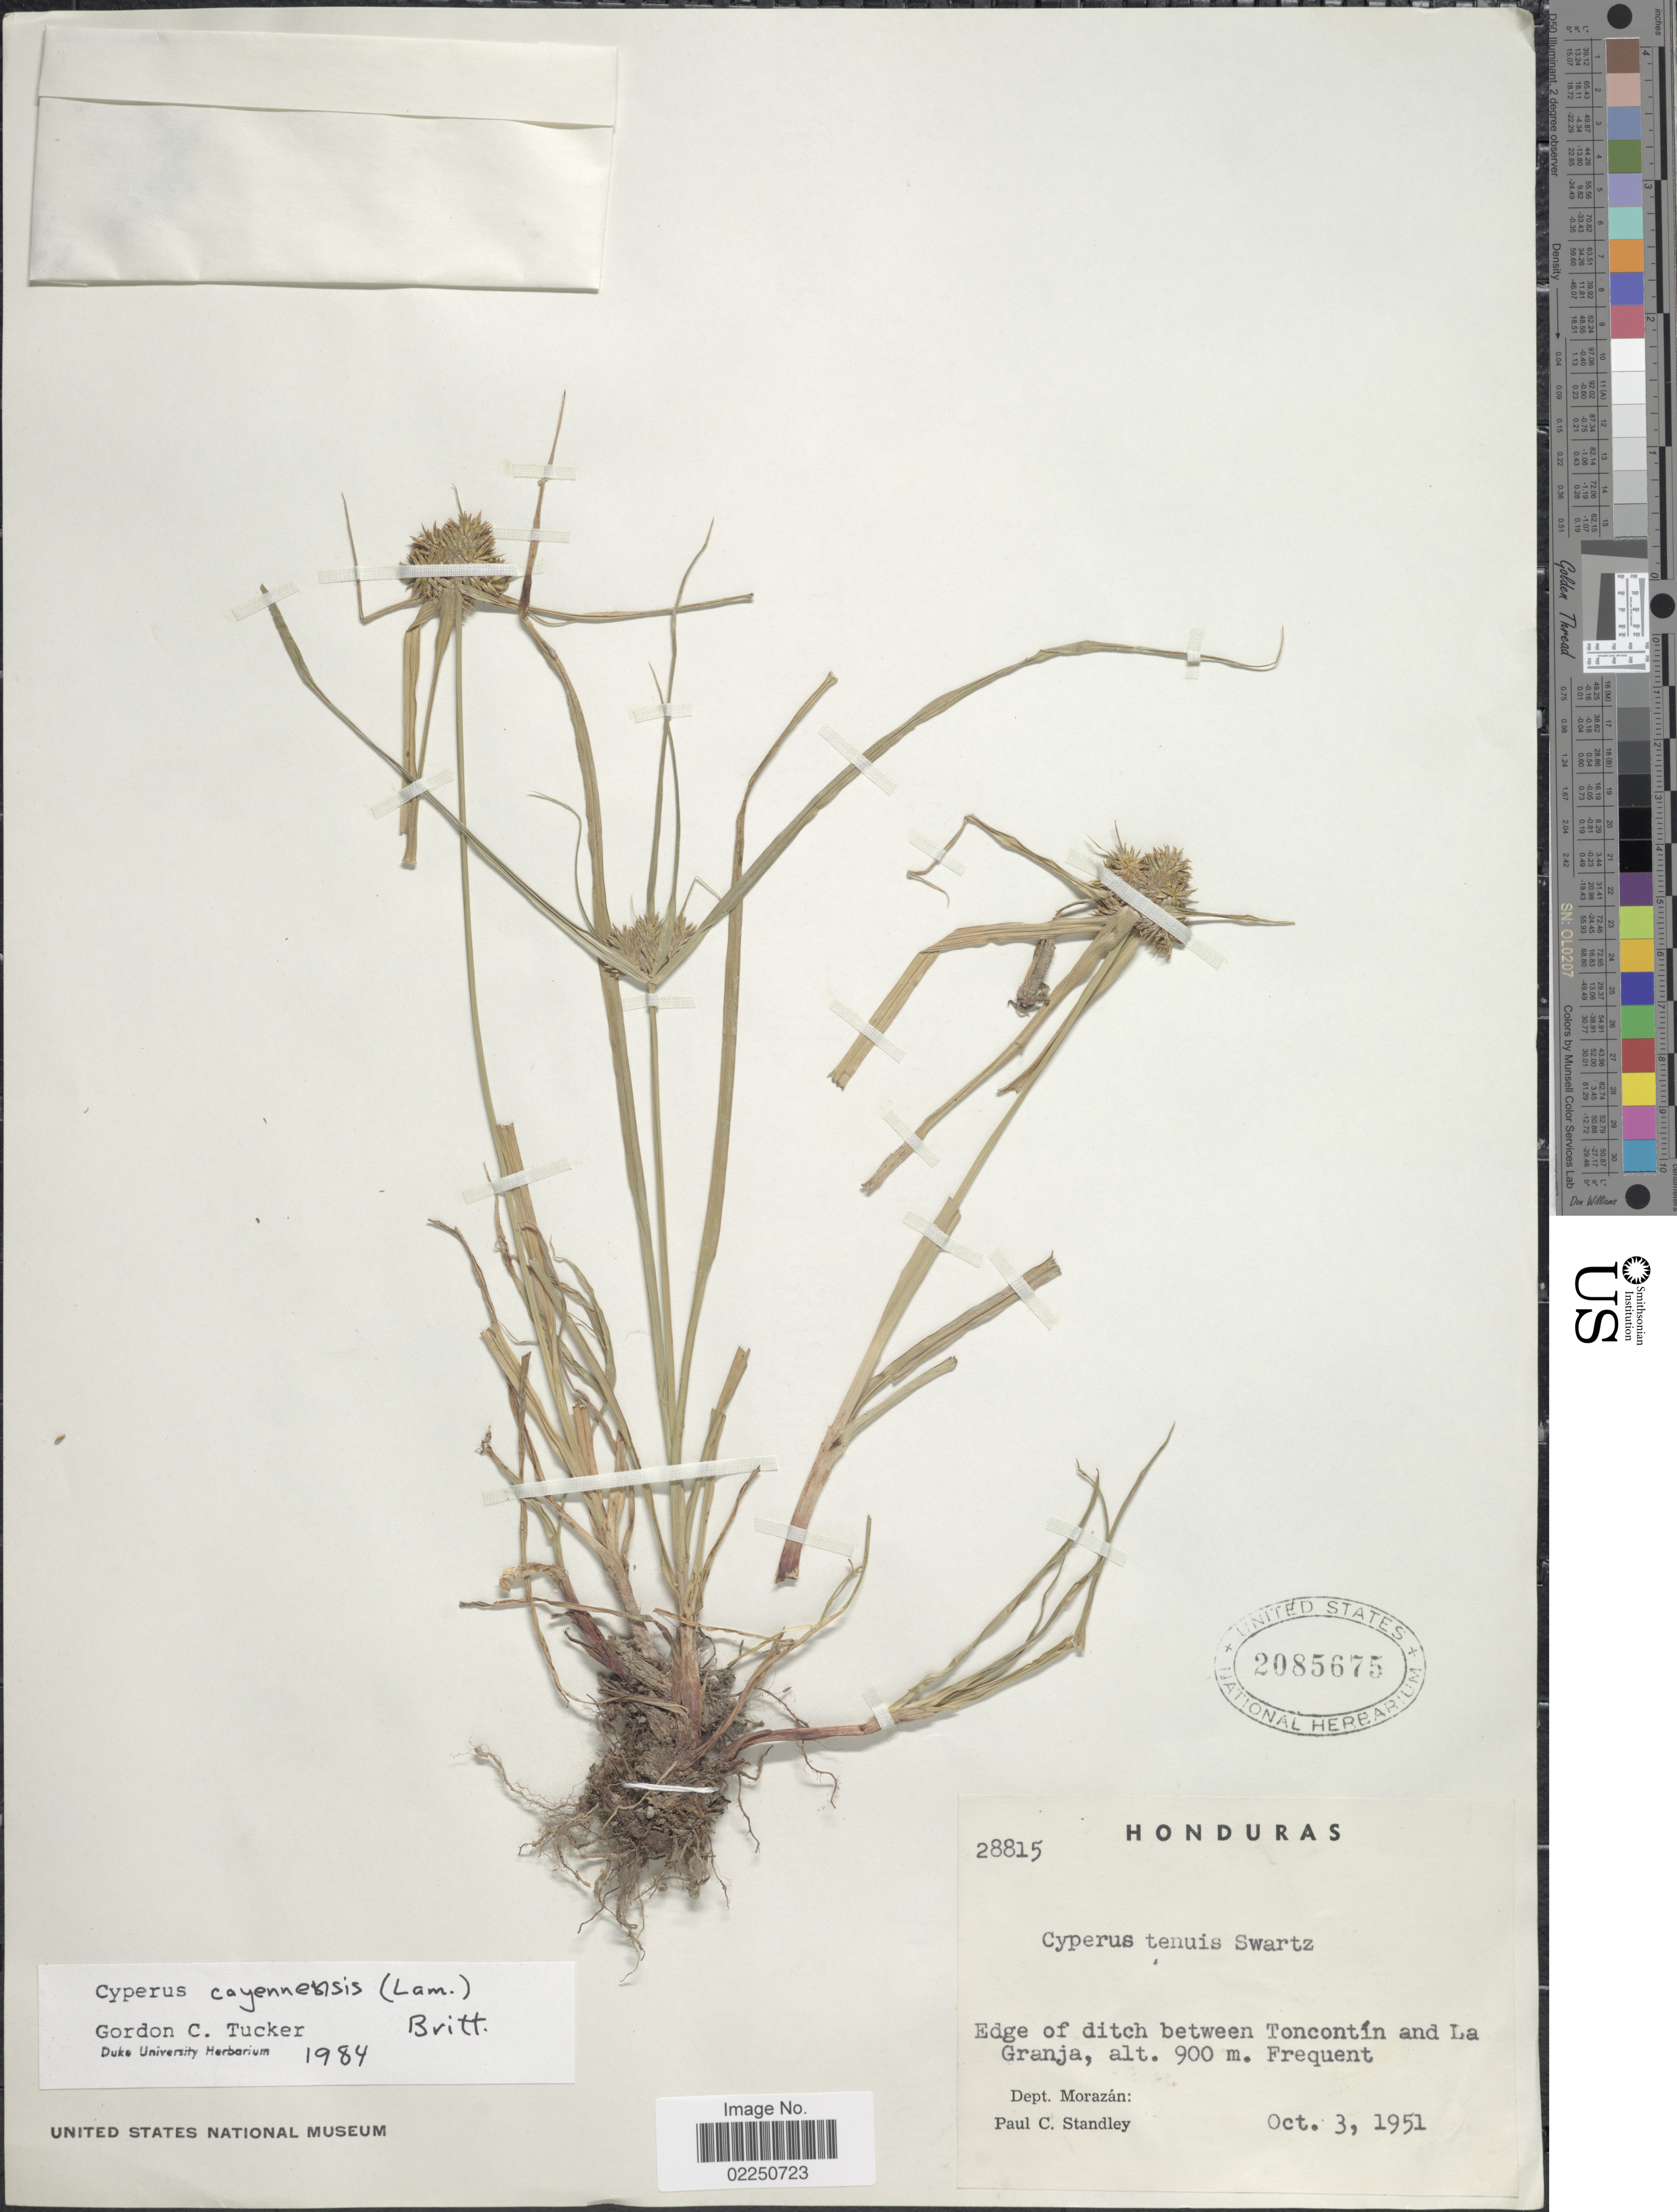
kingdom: Plantae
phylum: Tracheophyta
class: Liliopsida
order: Poales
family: Cyperaceae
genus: Cyperus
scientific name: Cyperus aggregatus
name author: (Willd.) Endl.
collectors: P. C. Standley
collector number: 28815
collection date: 1951-10-03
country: Honduras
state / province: Fco. Morazán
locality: Edge of ditch between Toncontin and La Granja. Dept. Morazan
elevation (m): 900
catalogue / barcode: US 2085675